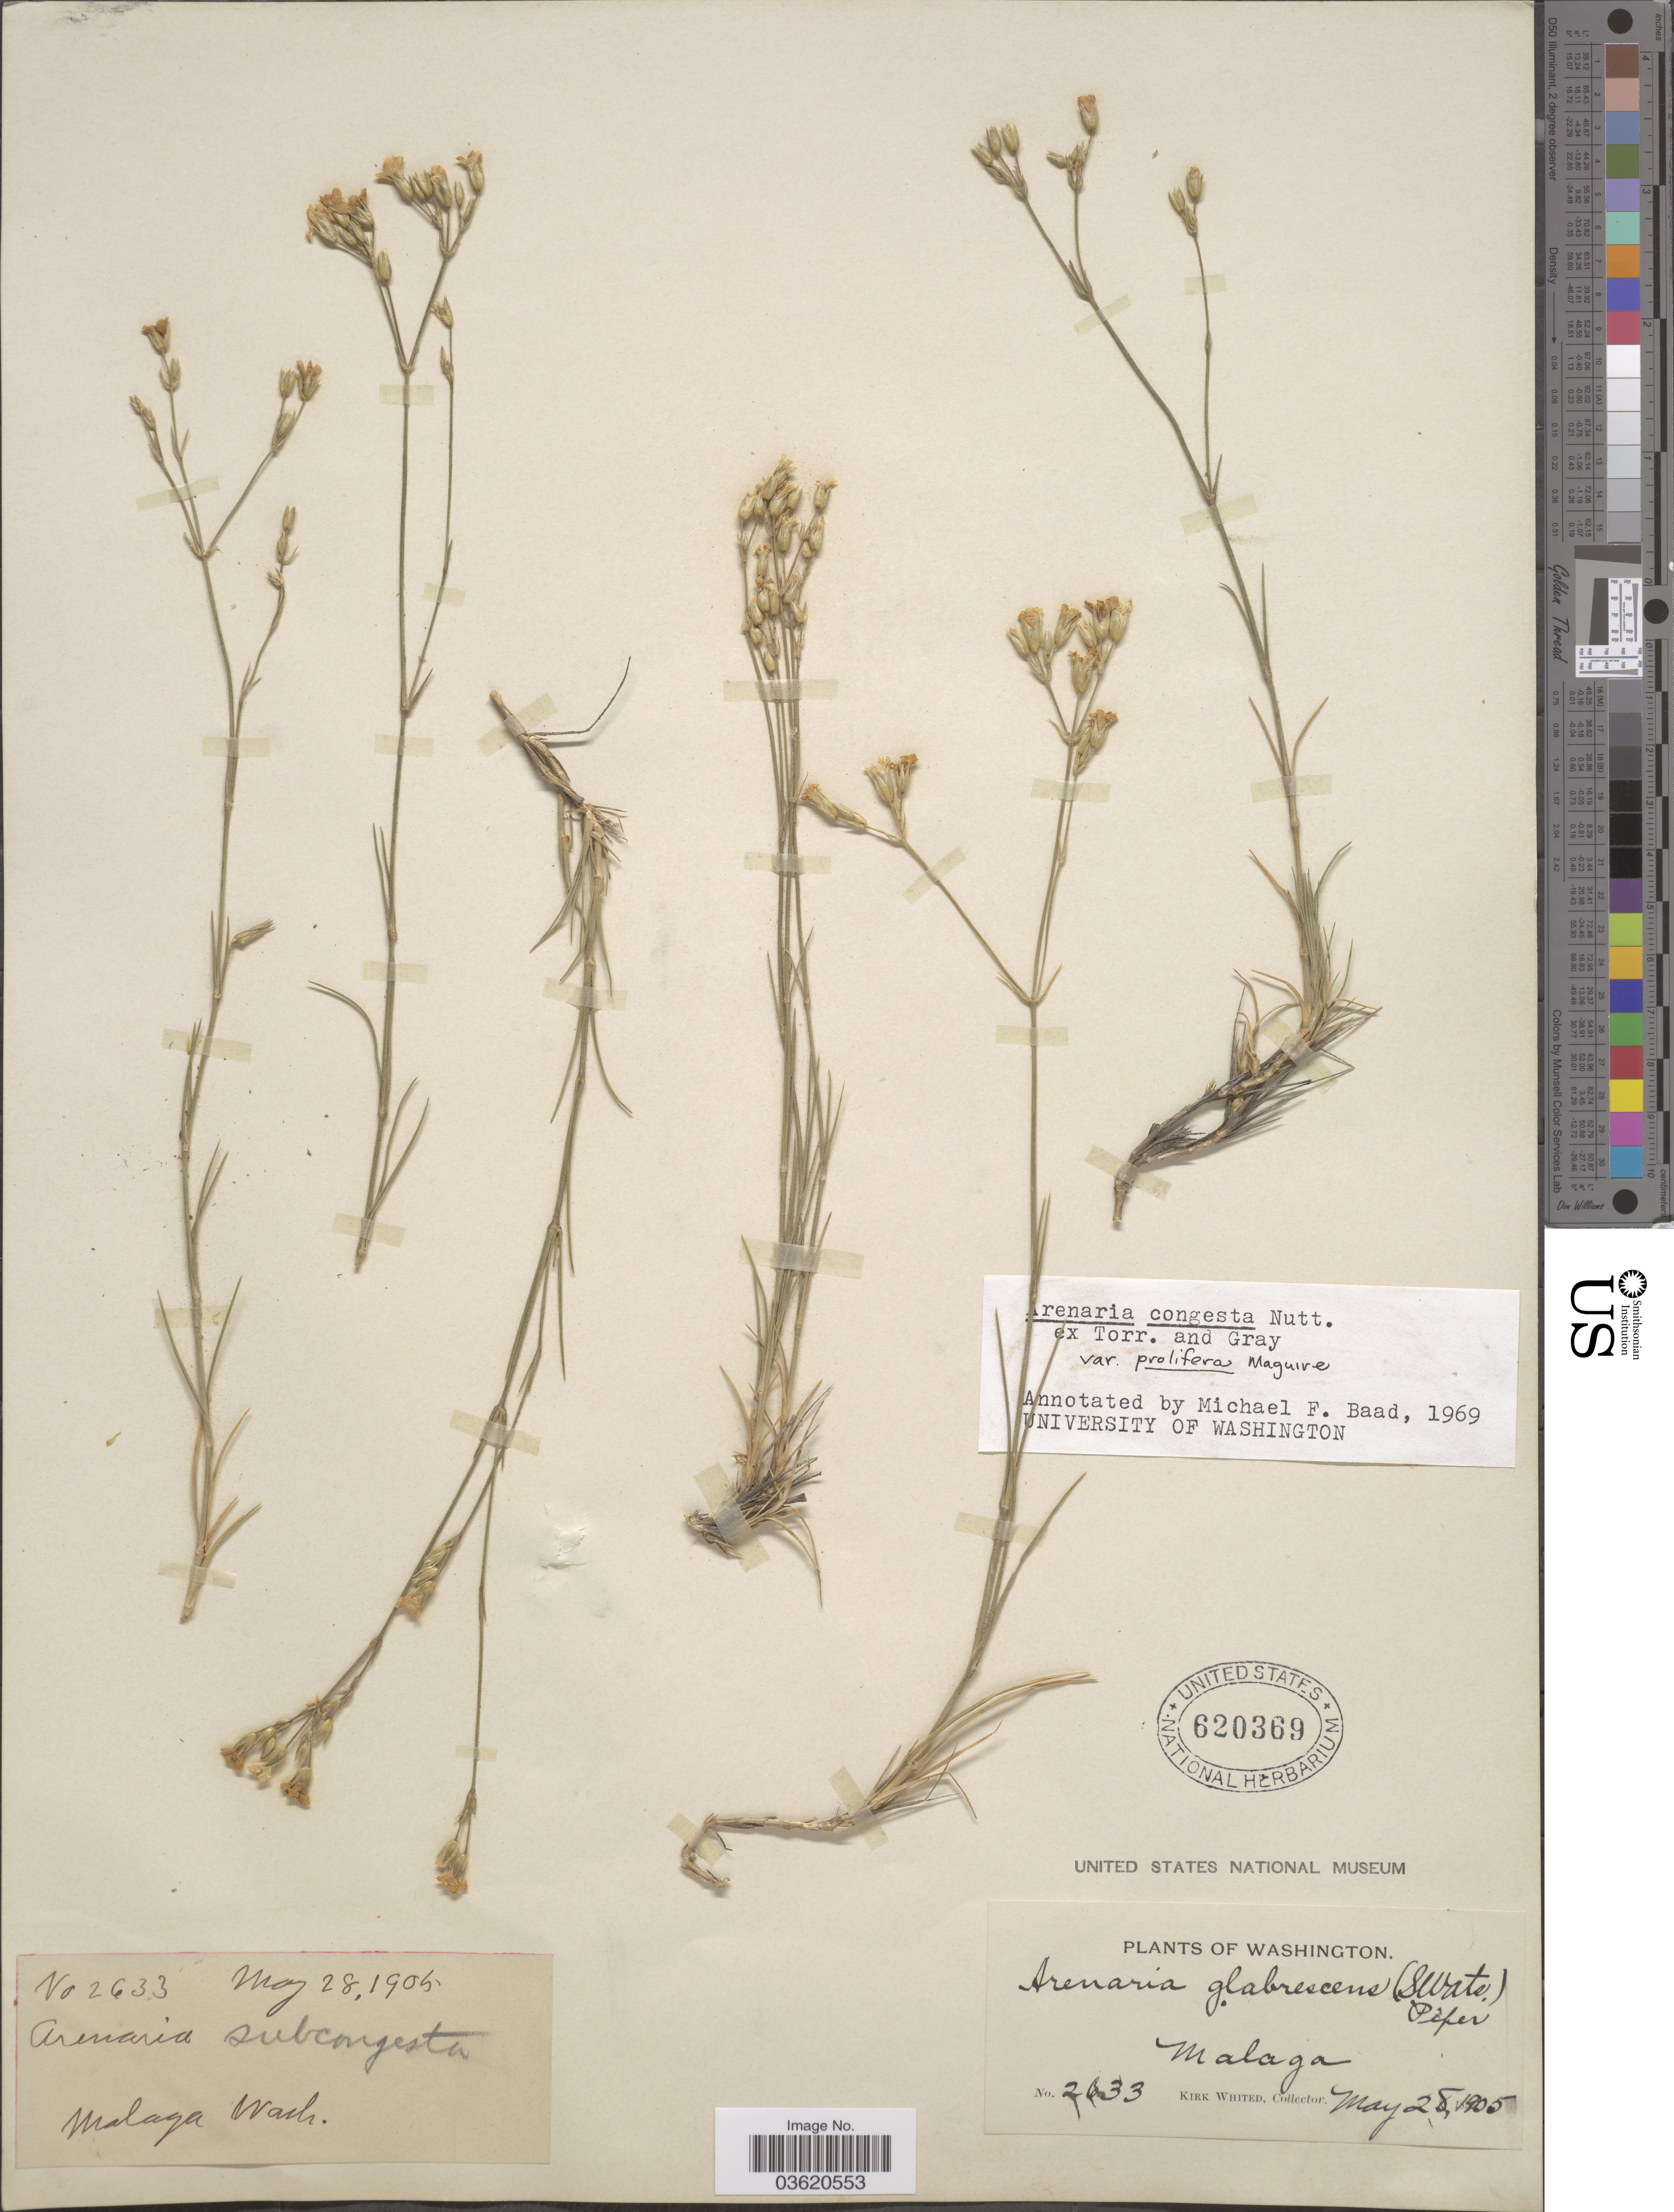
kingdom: Plantae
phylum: Tracheophyta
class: Magnoliopsida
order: Caryophyllales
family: Caryophyllaceae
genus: Eremogone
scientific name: Eremogone congesta var. prolifera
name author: (Maguire) R.L. Hartm. & Rabeler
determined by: U.S. National Herbarium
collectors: K. Whited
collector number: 2633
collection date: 1905-05-28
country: United States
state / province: Washington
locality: Malaga.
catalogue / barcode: US 620369